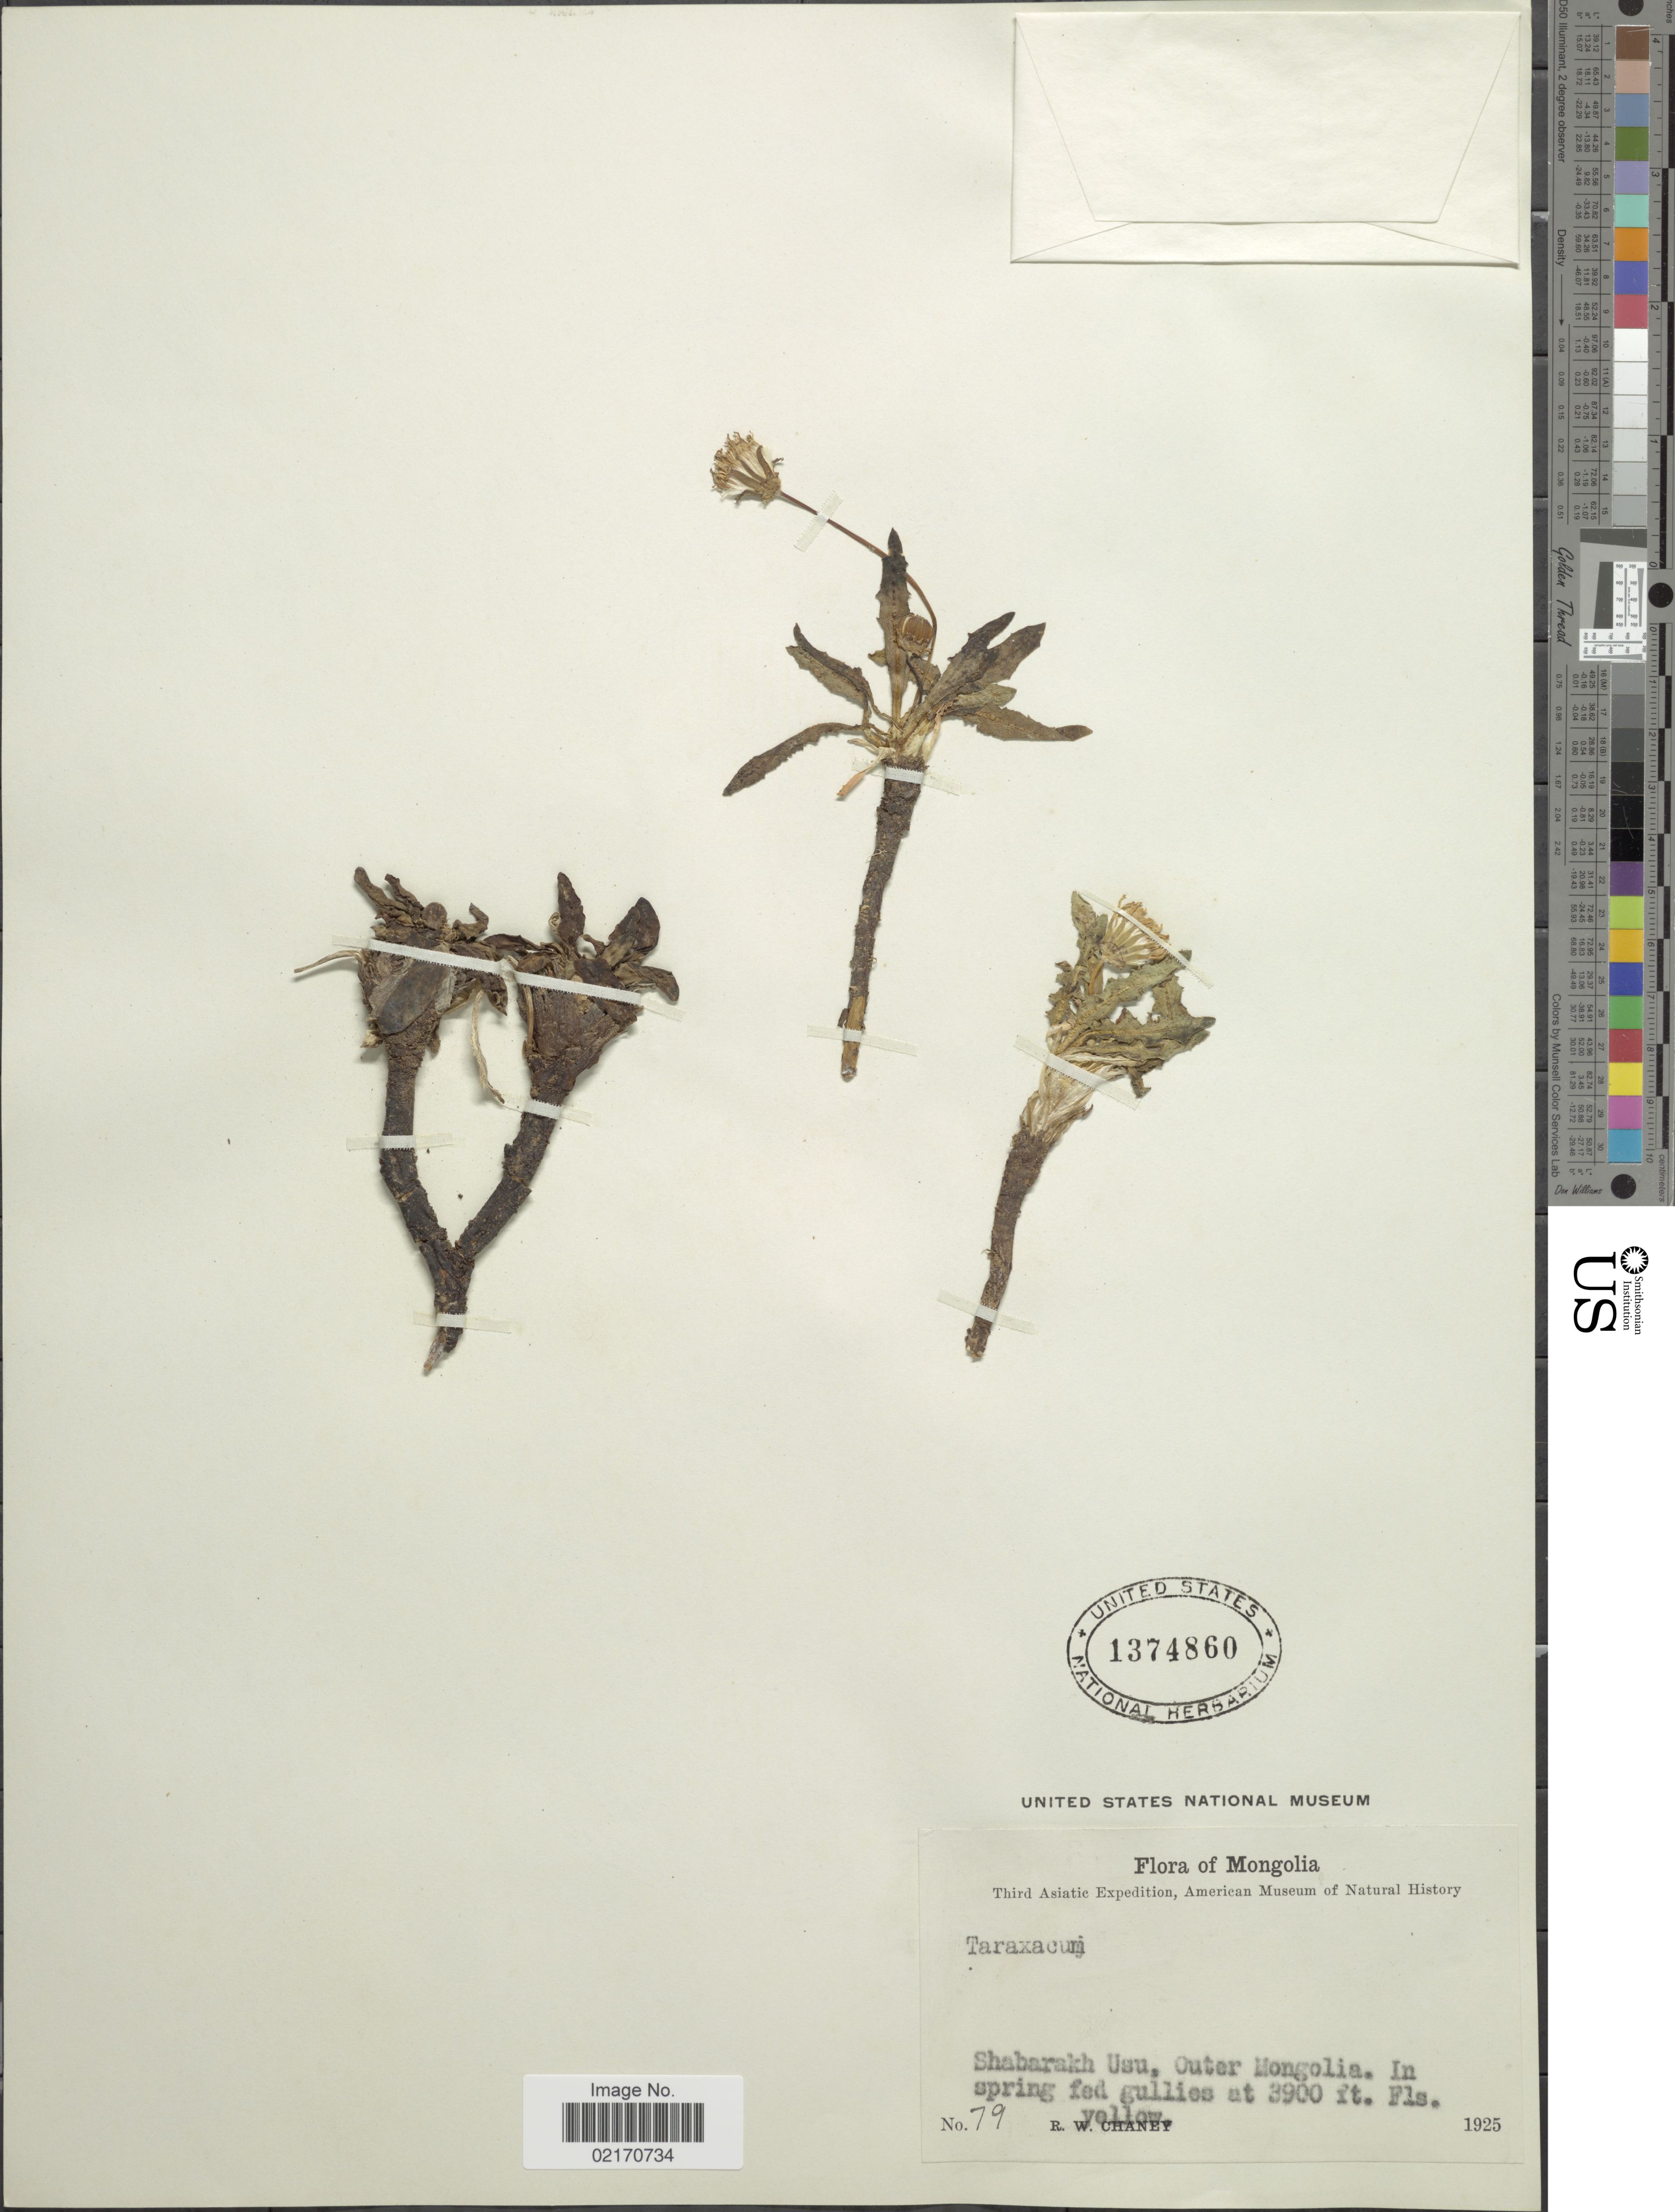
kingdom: Plantae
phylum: Tracheophyta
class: Magnoliopsida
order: Asterales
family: Asteraceae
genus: Taraxacum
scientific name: Taraxacum sp.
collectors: R. Chaney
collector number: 79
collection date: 1925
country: Mongolia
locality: Shabarakh Usu, Outer Mongolia, in spring fed gullies.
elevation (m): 1189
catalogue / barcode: US 1374860